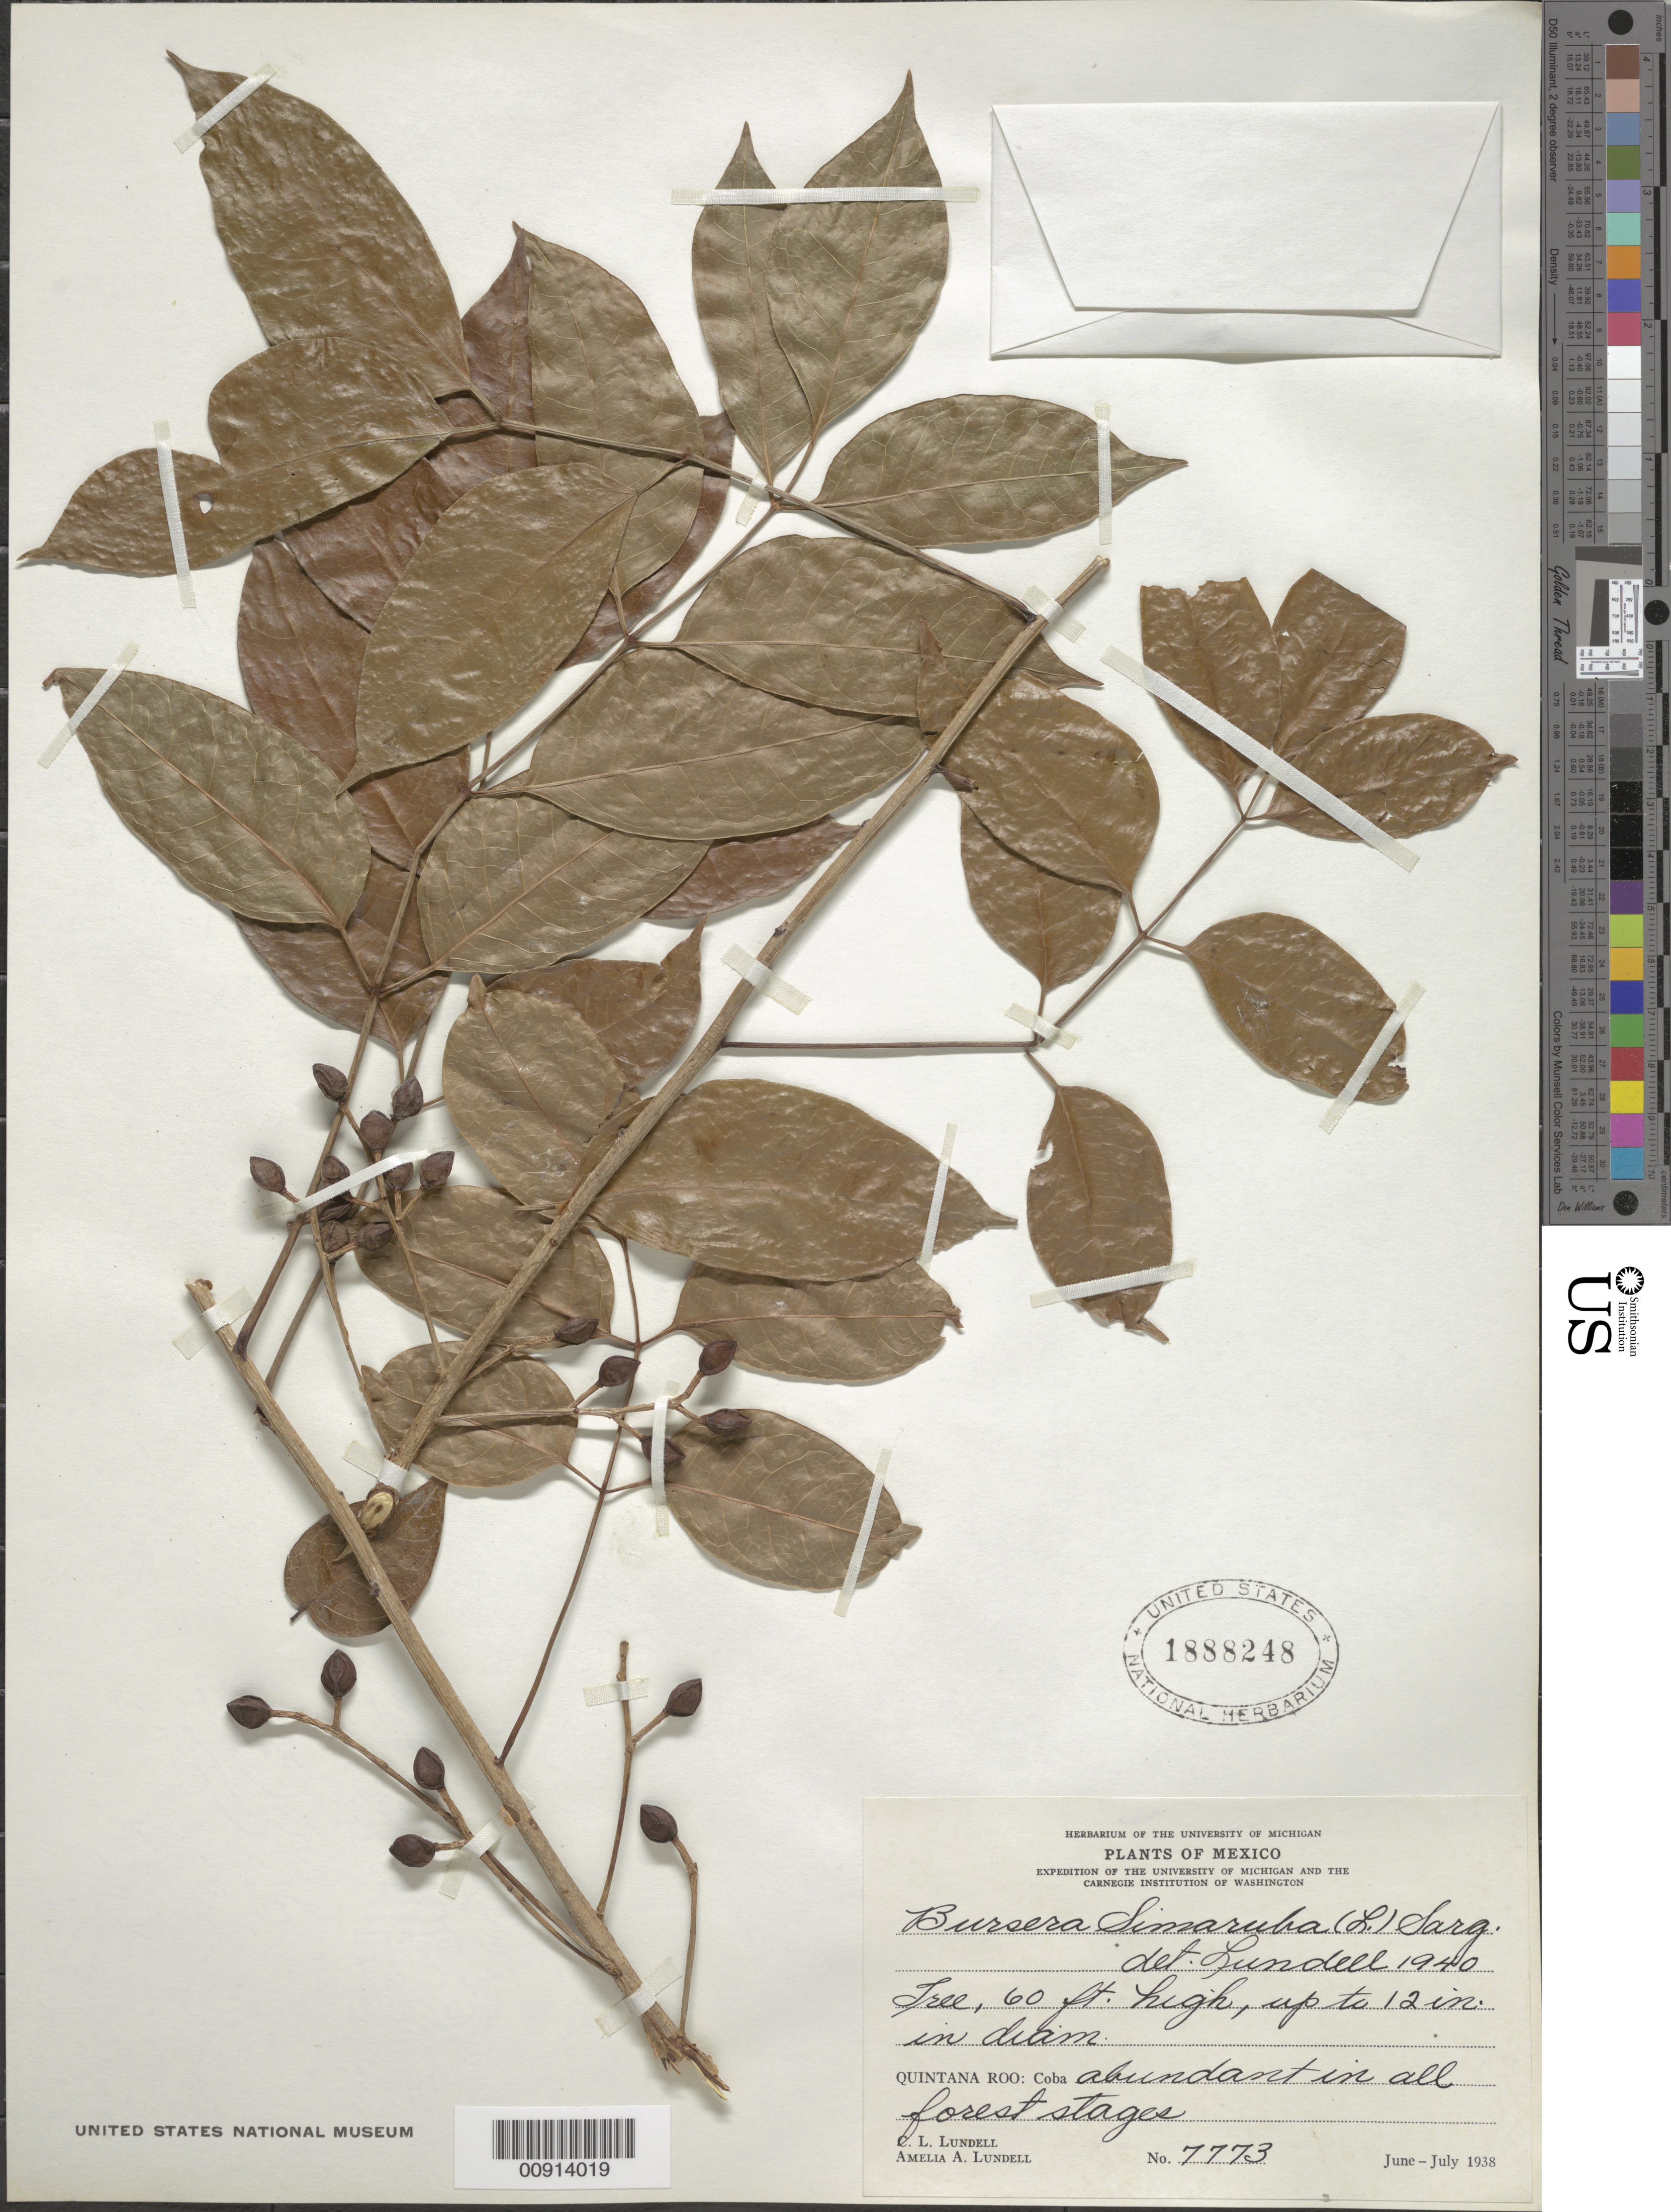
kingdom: Plantae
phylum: Tracheophyta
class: Magnoliopsida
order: Sapindales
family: Burseraceae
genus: Bursera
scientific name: Bursera simaruba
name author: (L.) Sarg.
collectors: C. L. Lundell & A. A. Lundell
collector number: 7773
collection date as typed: Jun 1938 to -- Jul 1938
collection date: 1938-06/1938-07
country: Mexico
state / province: Quintana Roo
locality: Quintana Roo: Coba.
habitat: Abundant in all forest stages.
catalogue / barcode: US 1888248